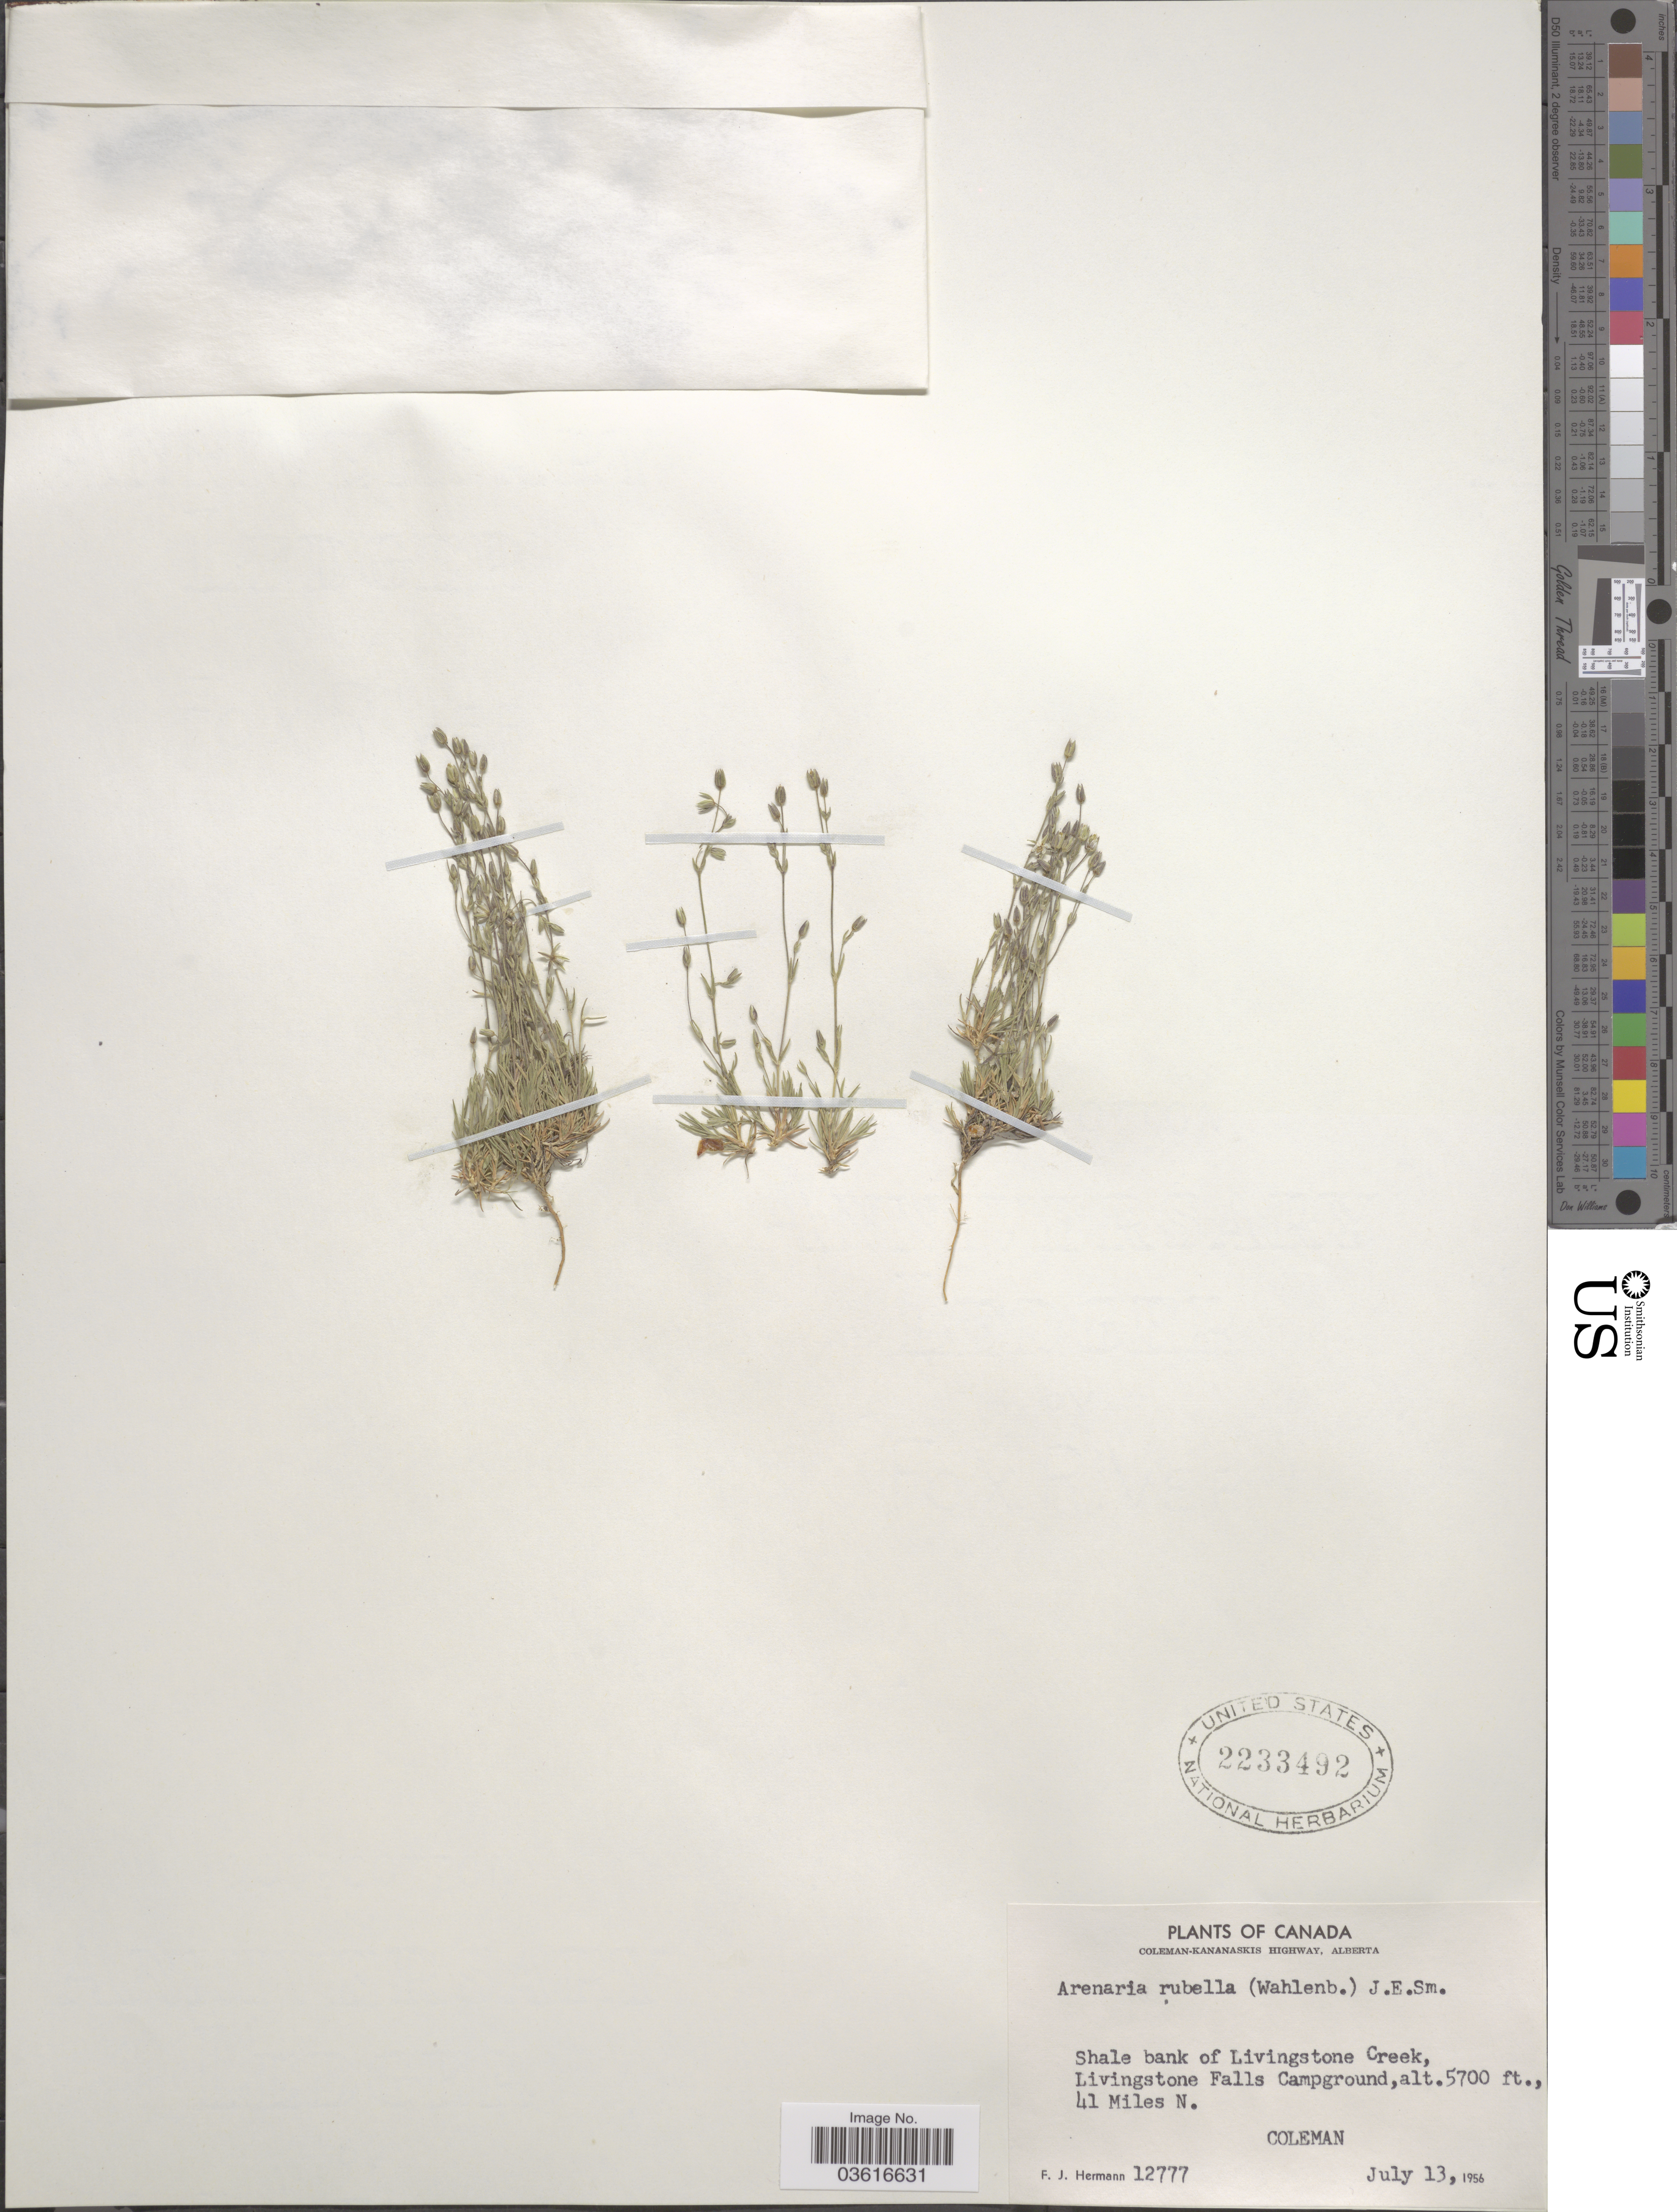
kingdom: Plantae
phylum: Tracheophyta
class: Magnoliopsida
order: Caryophyllales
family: Caryophyllaceae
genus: Minuartia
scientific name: Minuartia rubella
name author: (Wahlenb.) Hiern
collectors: F. J. Hermann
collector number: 12777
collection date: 1956-07-13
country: Canada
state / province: Alberta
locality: Coleman-Kananaskis Highway. Shale bank of Livingstone Creek. Livingstone Falls Campground. 41 Miles N. Coleman.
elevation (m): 1737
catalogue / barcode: US 2233492